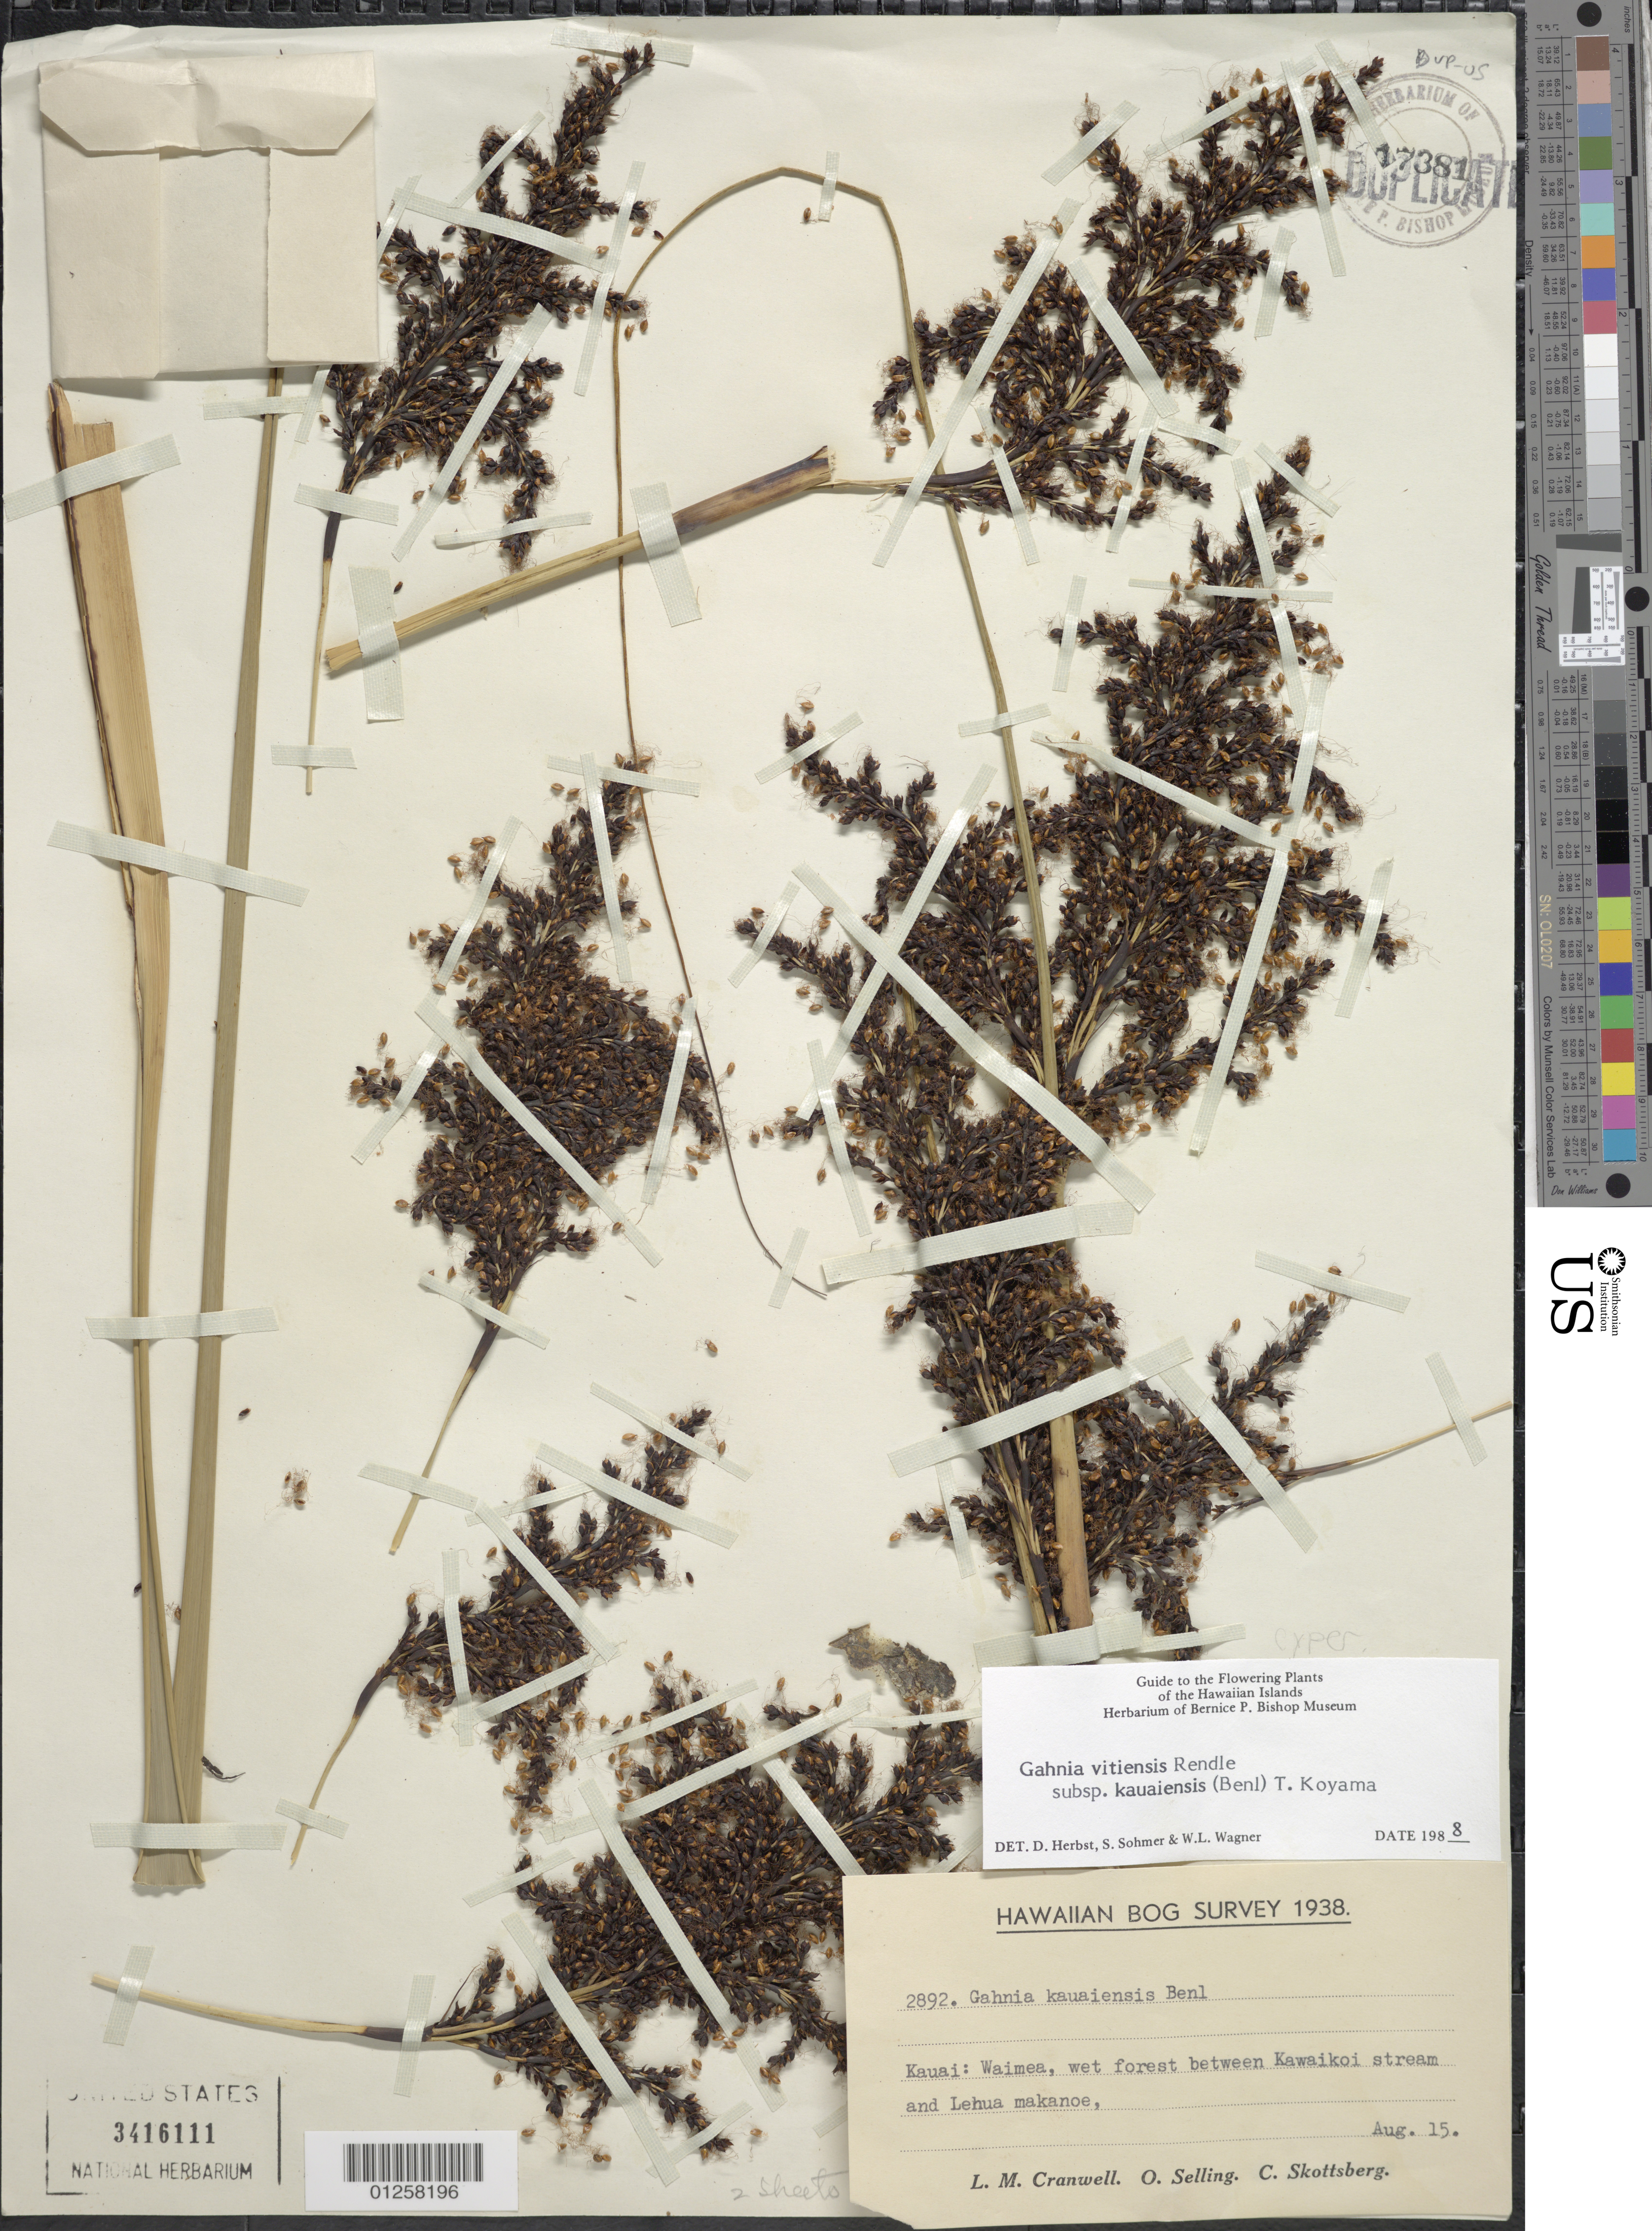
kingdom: Plantae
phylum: Tracheophyta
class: Liliopsida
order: Poales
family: Cyperaceae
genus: Gahnia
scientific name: Gahnia vitiensis subsp. kauaiensis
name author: (Benl) T. Koyama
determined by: Herbst, D. R.; Sohmer, S. H.; Wagner, W. L.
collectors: L. Cranwell, O. Selling & C. Skottsberg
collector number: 2892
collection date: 1938-08-15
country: United States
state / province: Hawaii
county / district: Kauai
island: Kaua'i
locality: Waimea, wet forest between Kawaikoi stream and Lehua makanoe.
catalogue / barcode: US 3416111